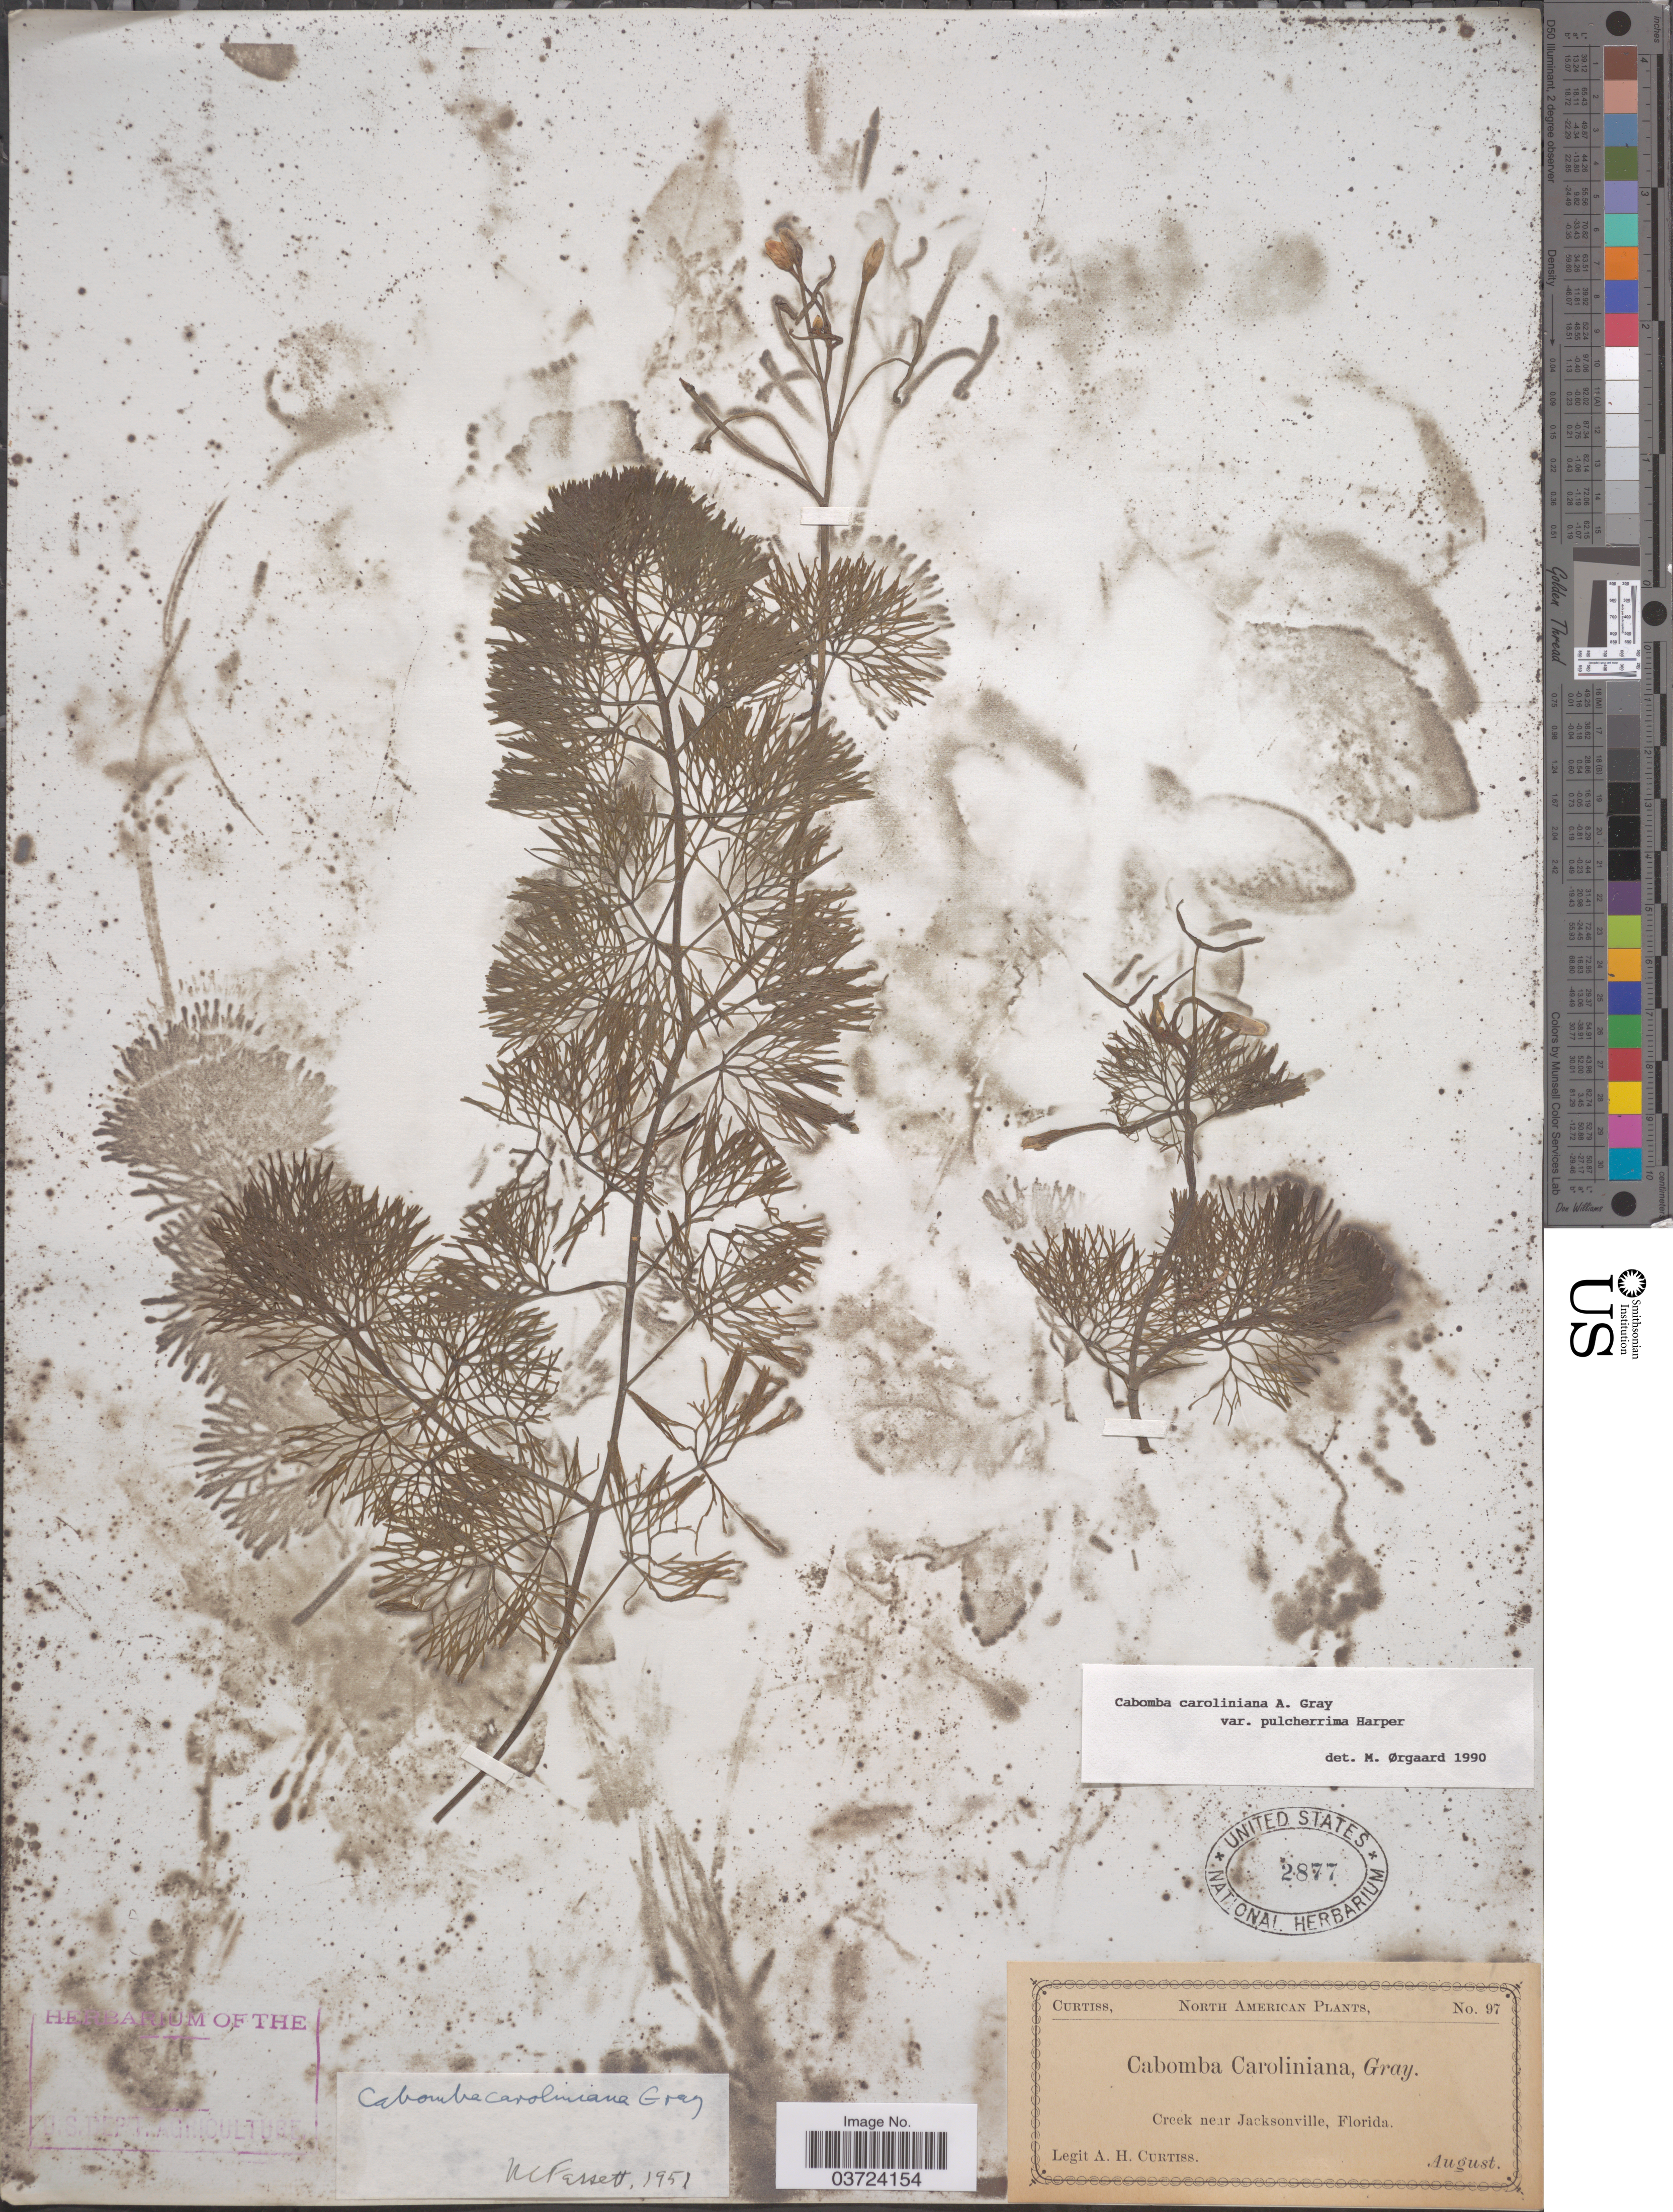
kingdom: Plantae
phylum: Tracheophyta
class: Magnoliopsida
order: Nymphaeales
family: Cabombaceae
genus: Cabomba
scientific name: Cabomba caroliniana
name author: A. Gray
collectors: A. H. Curtiss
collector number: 97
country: United States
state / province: Florida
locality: Creek near Jacksonville.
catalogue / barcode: US 2877